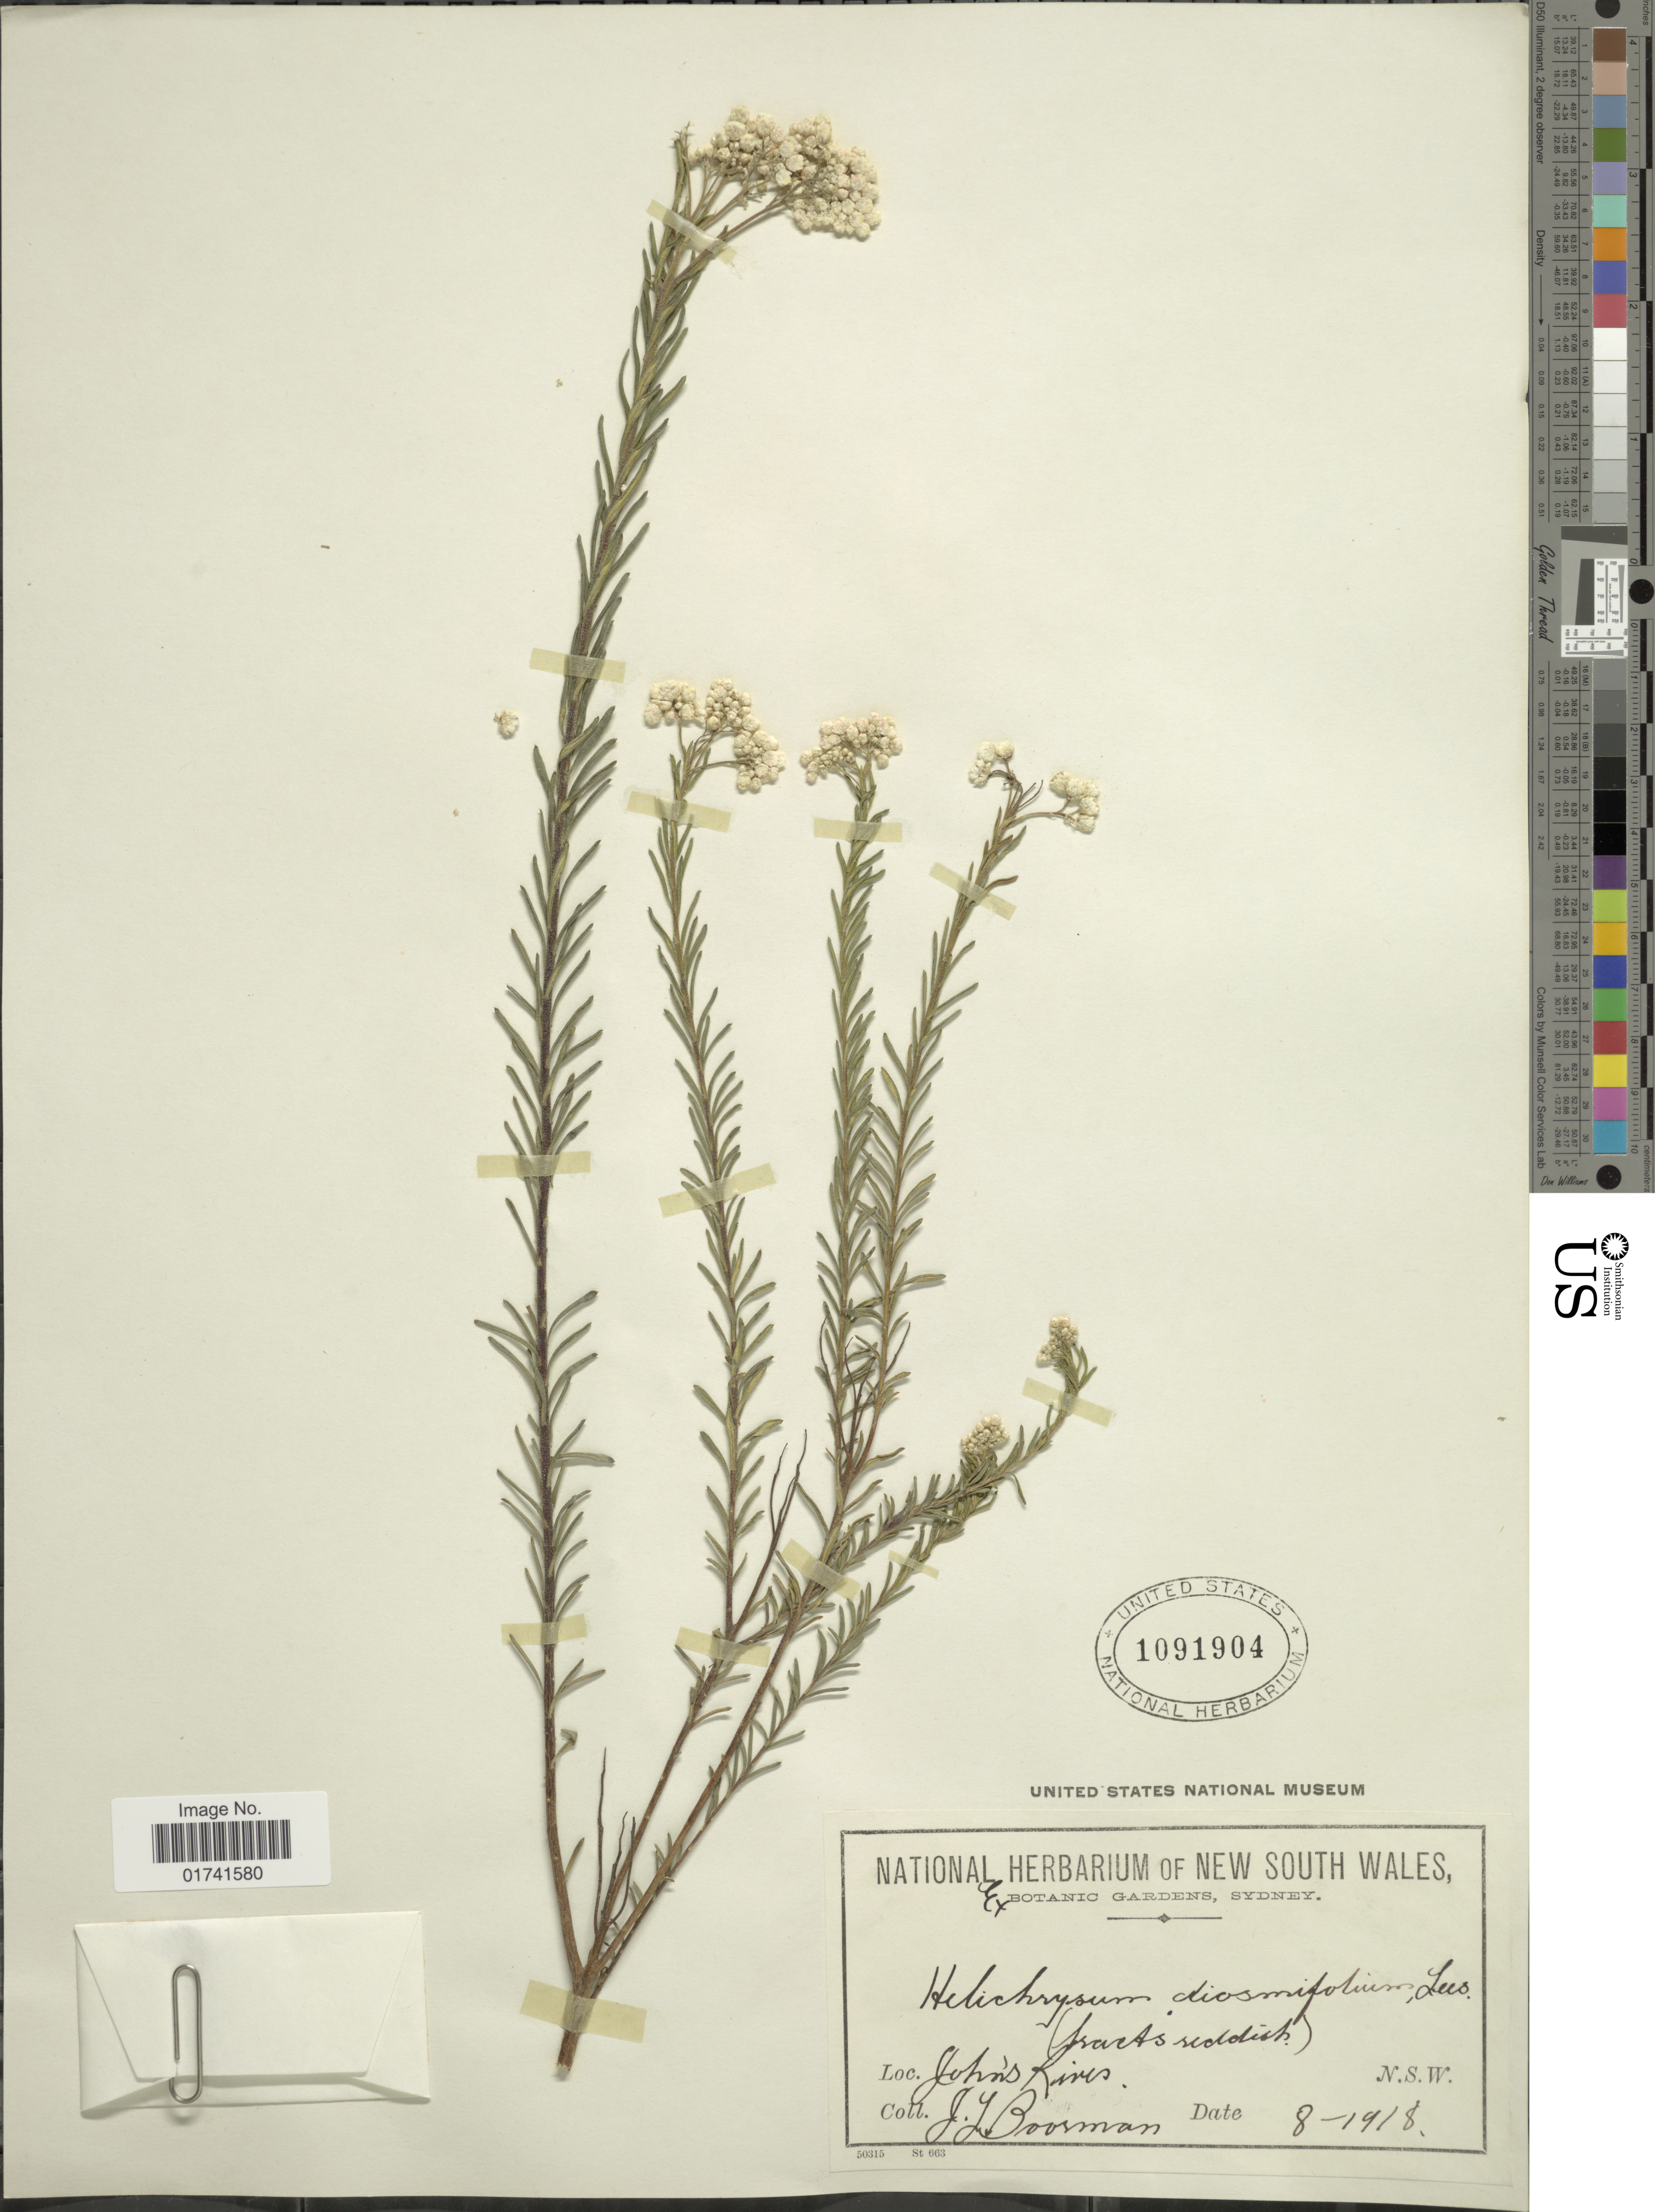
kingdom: Plantae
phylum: Tracheophyta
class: Magnoliopsida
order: Asterales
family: Asteraceae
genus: Ozothamnus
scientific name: Ozothamnus diosmifolius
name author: (Vent.) DC.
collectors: J. Boorman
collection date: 1918-08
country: Australia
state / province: New South Wales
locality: John's River.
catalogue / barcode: US 1091904